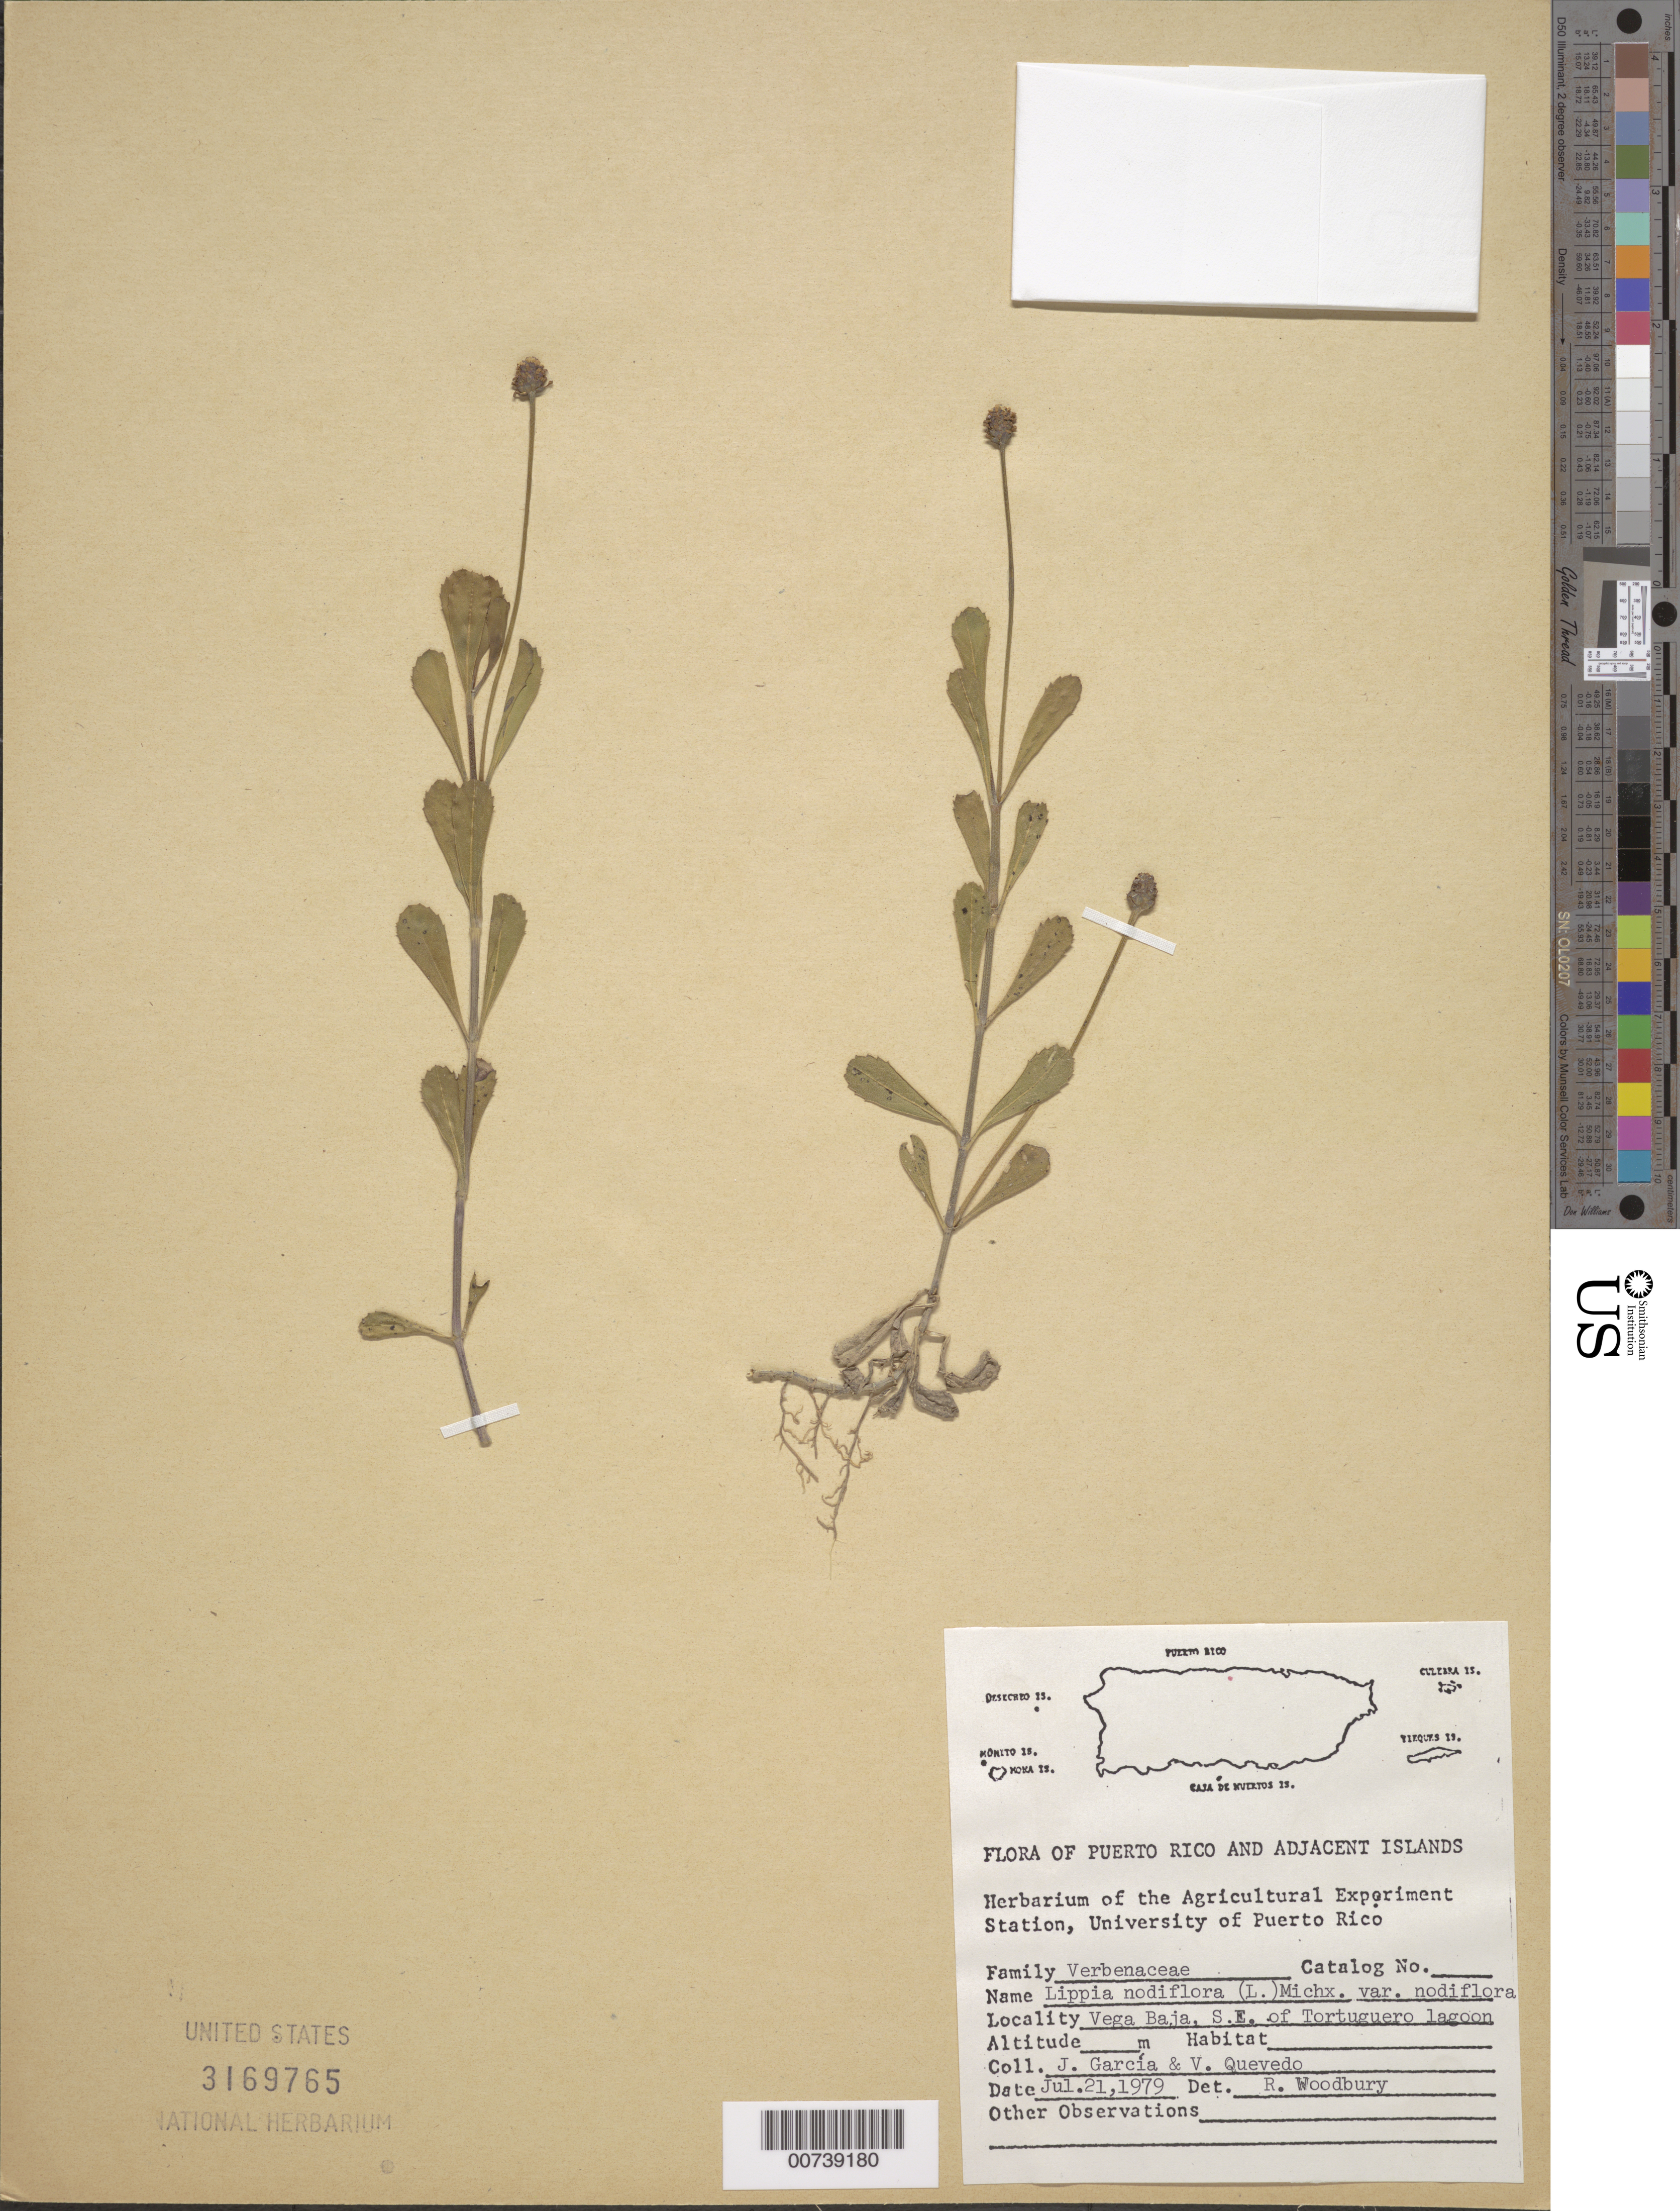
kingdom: Plantae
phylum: Tracheophyta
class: Magnoliopsida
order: Lamiales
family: Verbenaceae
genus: Phyla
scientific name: Phyla nodiflora var. nodiflora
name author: (L.) Greene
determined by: Woodbury, R. O.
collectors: J. García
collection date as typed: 21 Jul 1979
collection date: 1979-07-21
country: Puerto Rico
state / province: Vega Baja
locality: Vega Baja, Se of Tortuguero lagoon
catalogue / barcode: US 3169765